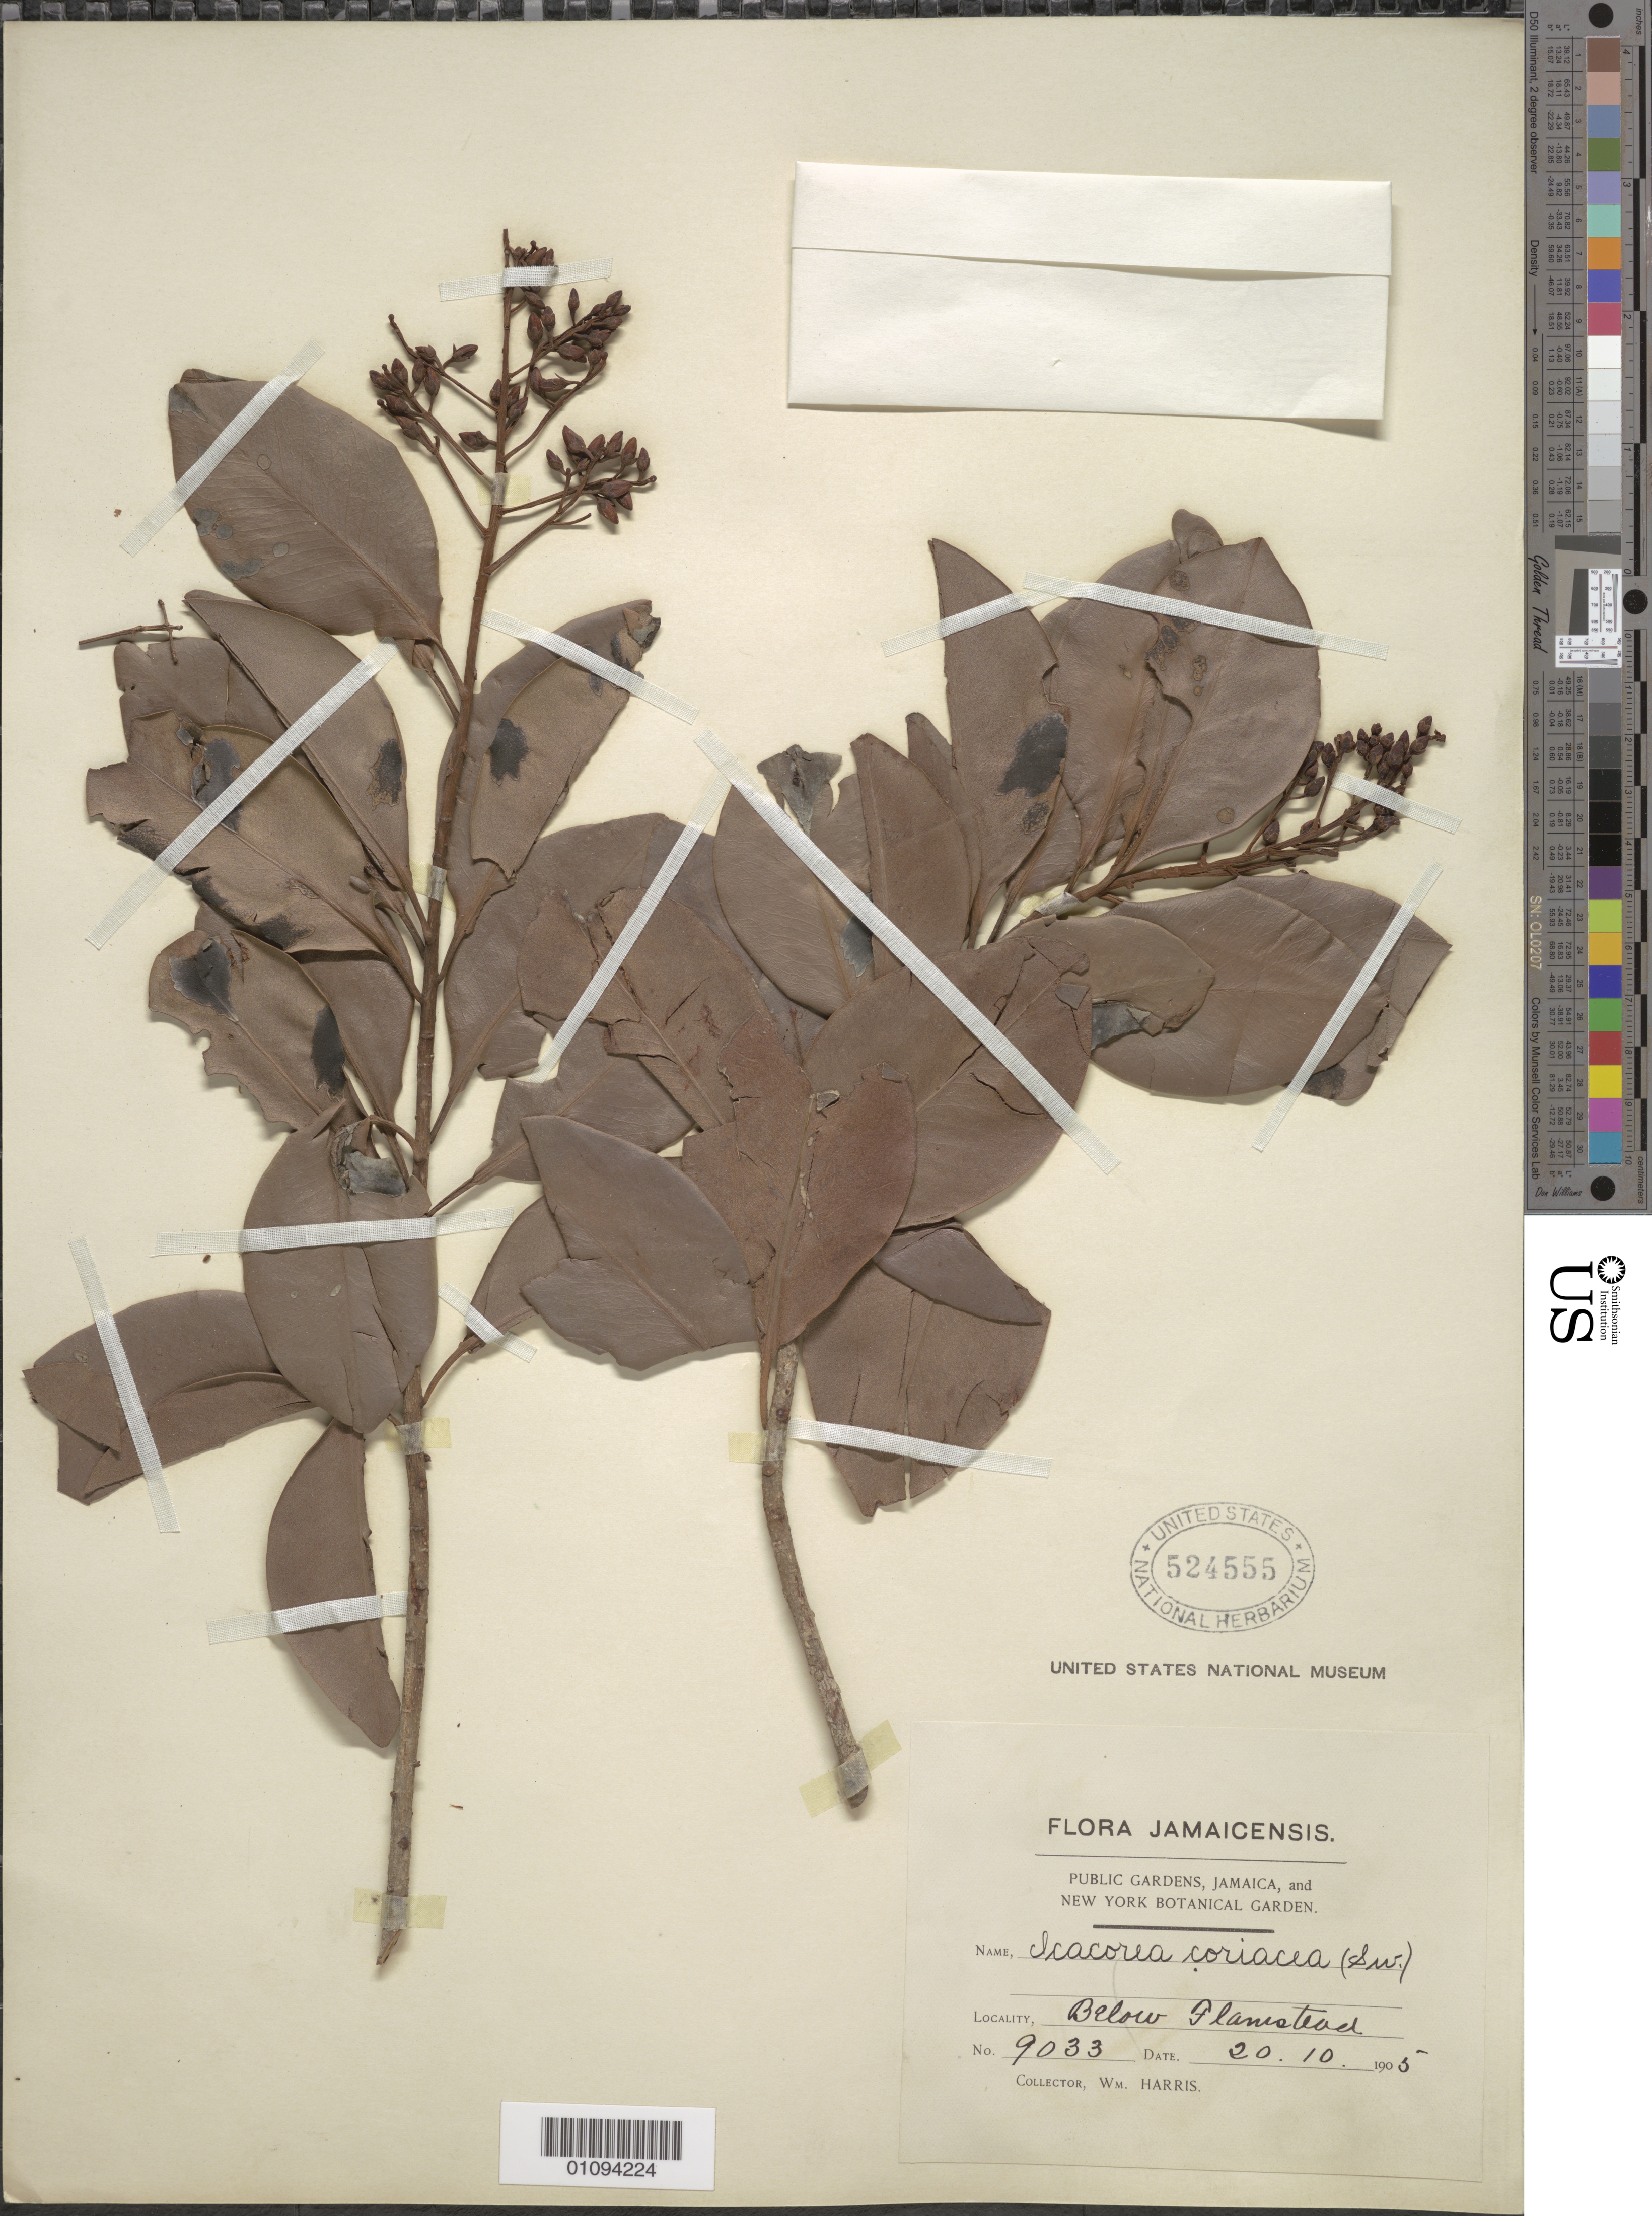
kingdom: Plantae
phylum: Tracheophyta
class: Magnoliopsida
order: Ericales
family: Primulaceae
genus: Ardisia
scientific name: Ardisia obovata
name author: Desv. ex Ham.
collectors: W. Harris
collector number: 9033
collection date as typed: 20 Oct 1905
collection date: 1905-10-20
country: Jamaica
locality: Below Flamstead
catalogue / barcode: US 524555